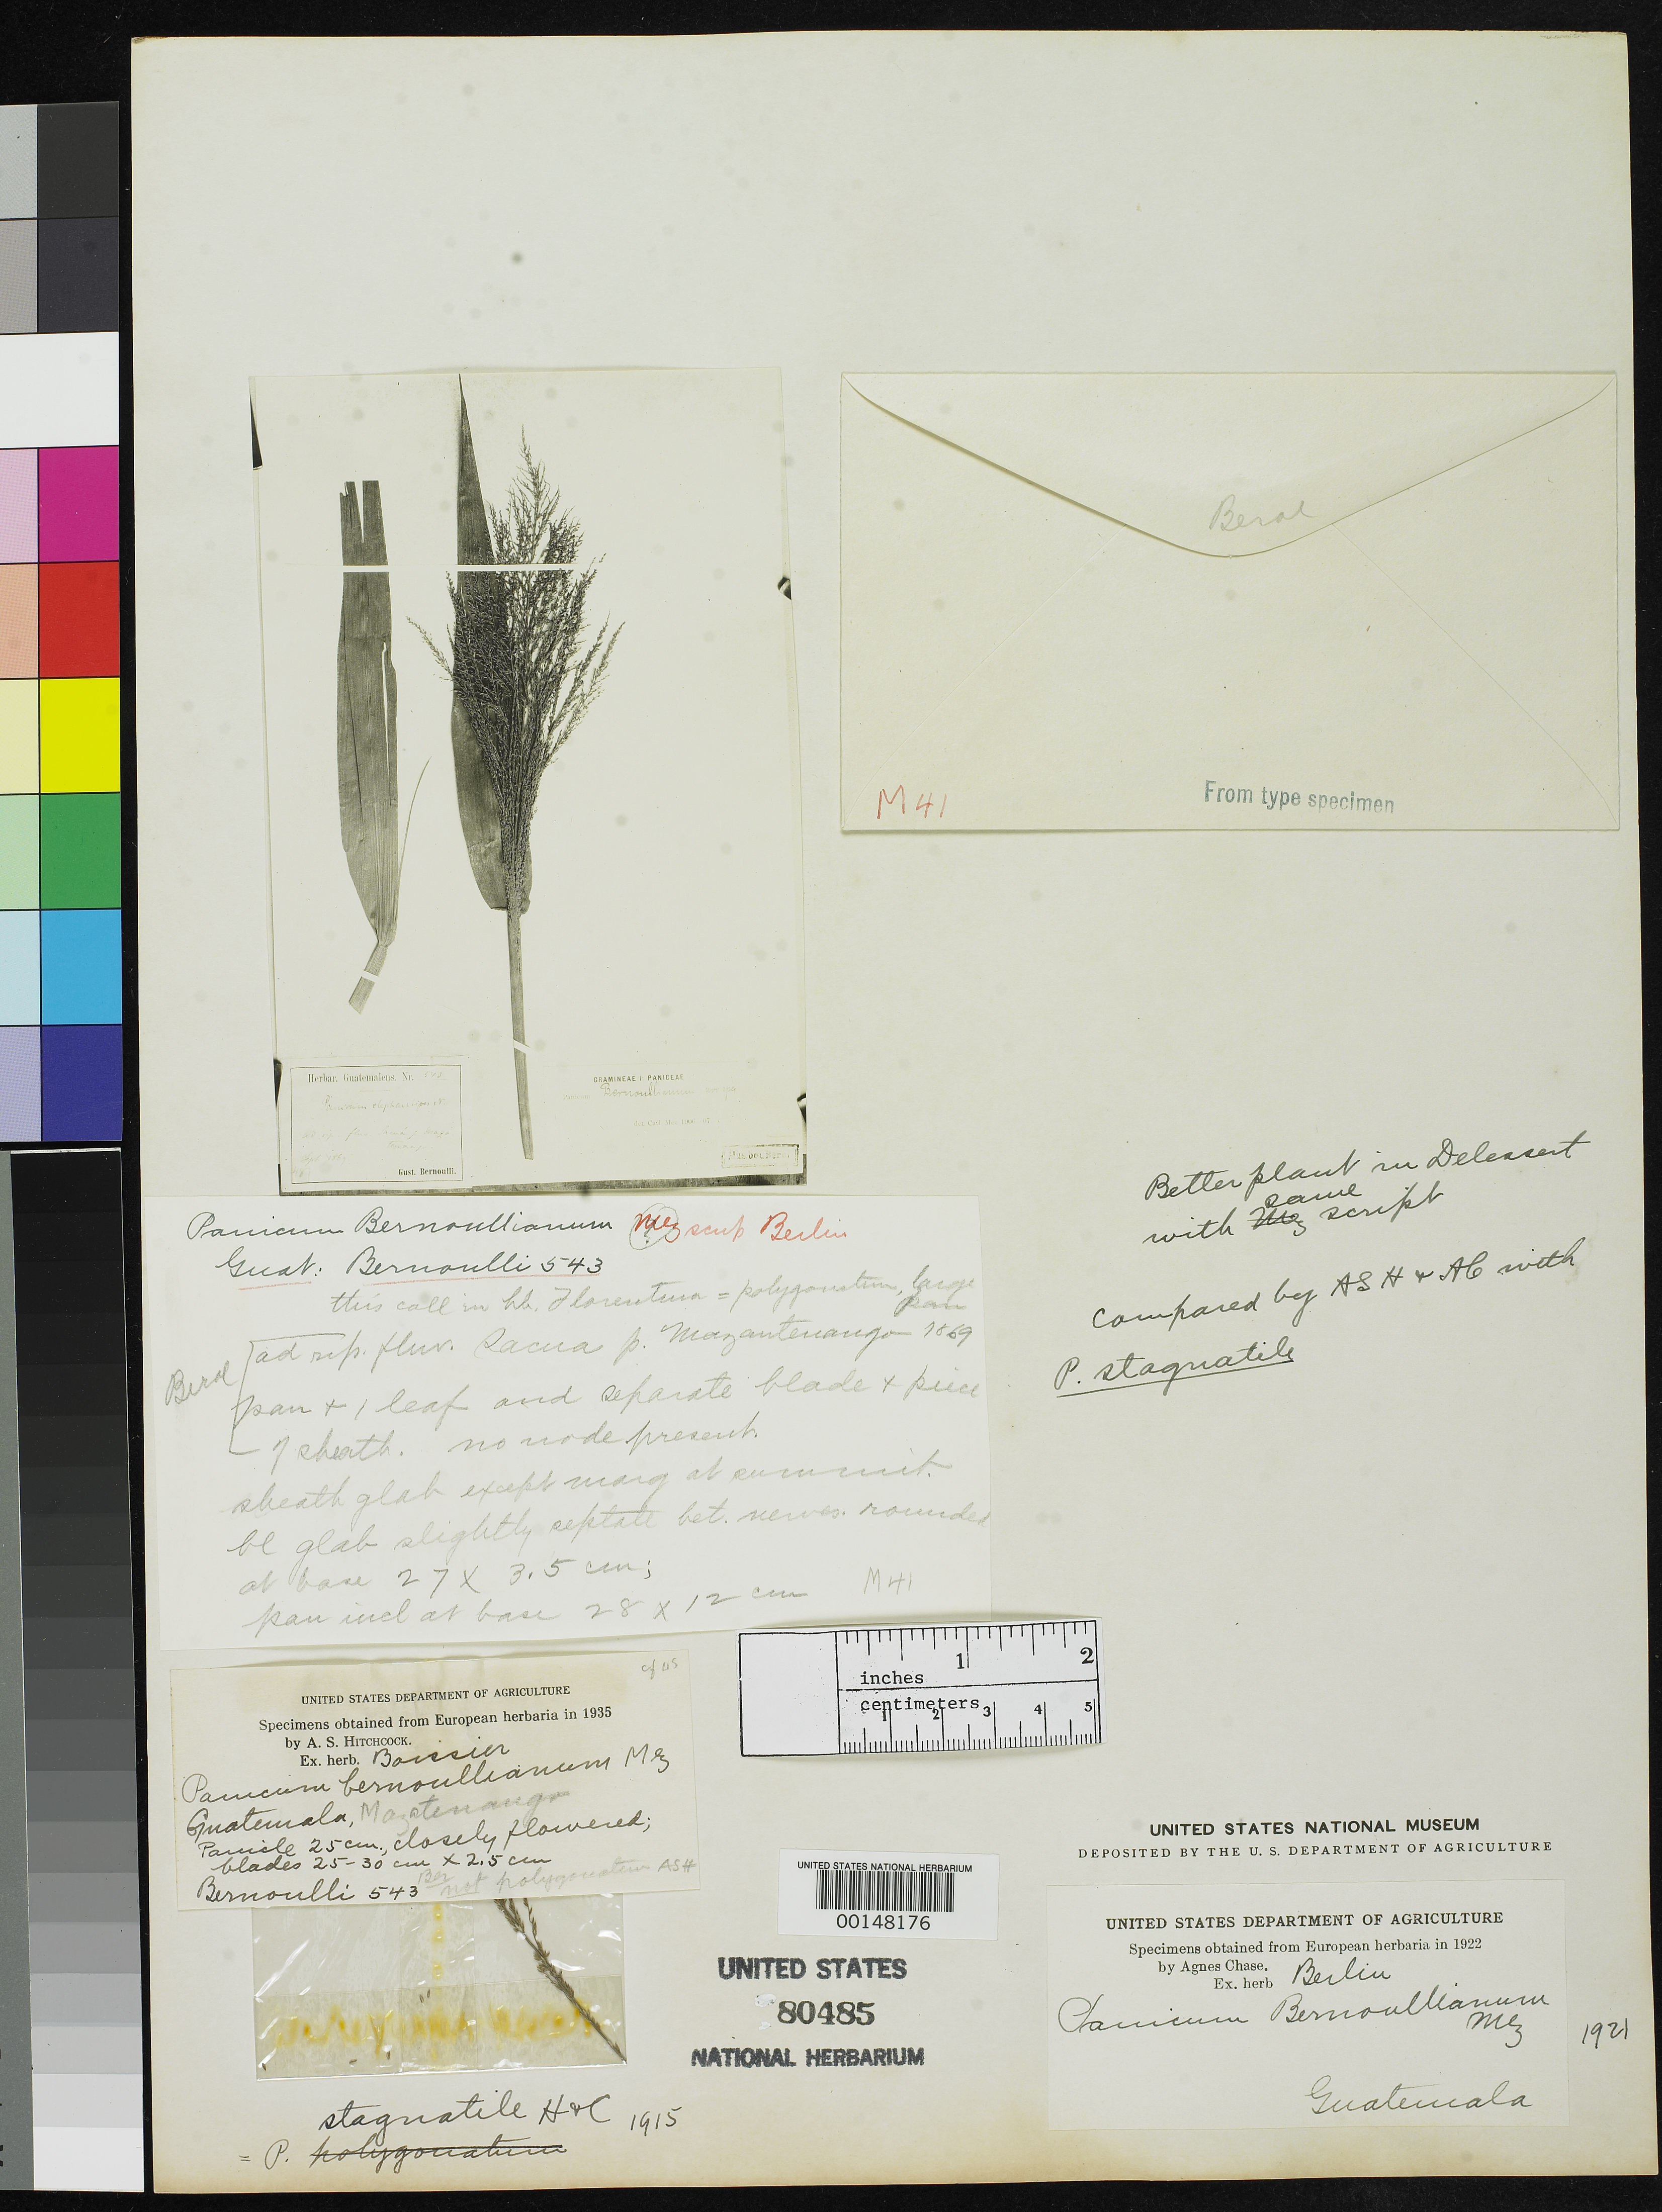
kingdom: Plantae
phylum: Tracheophyta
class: Liliopsida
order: Poales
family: Poaceae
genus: Panicum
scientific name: Panicum bernoullianum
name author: Mez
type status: Type Fragment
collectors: K. G. Bernoulli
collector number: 543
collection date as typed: Sep 1869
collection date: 1869-09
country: Guatemala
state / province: Suchitepéquez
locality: Sacua, Mazatenango.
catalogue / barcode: US 80485